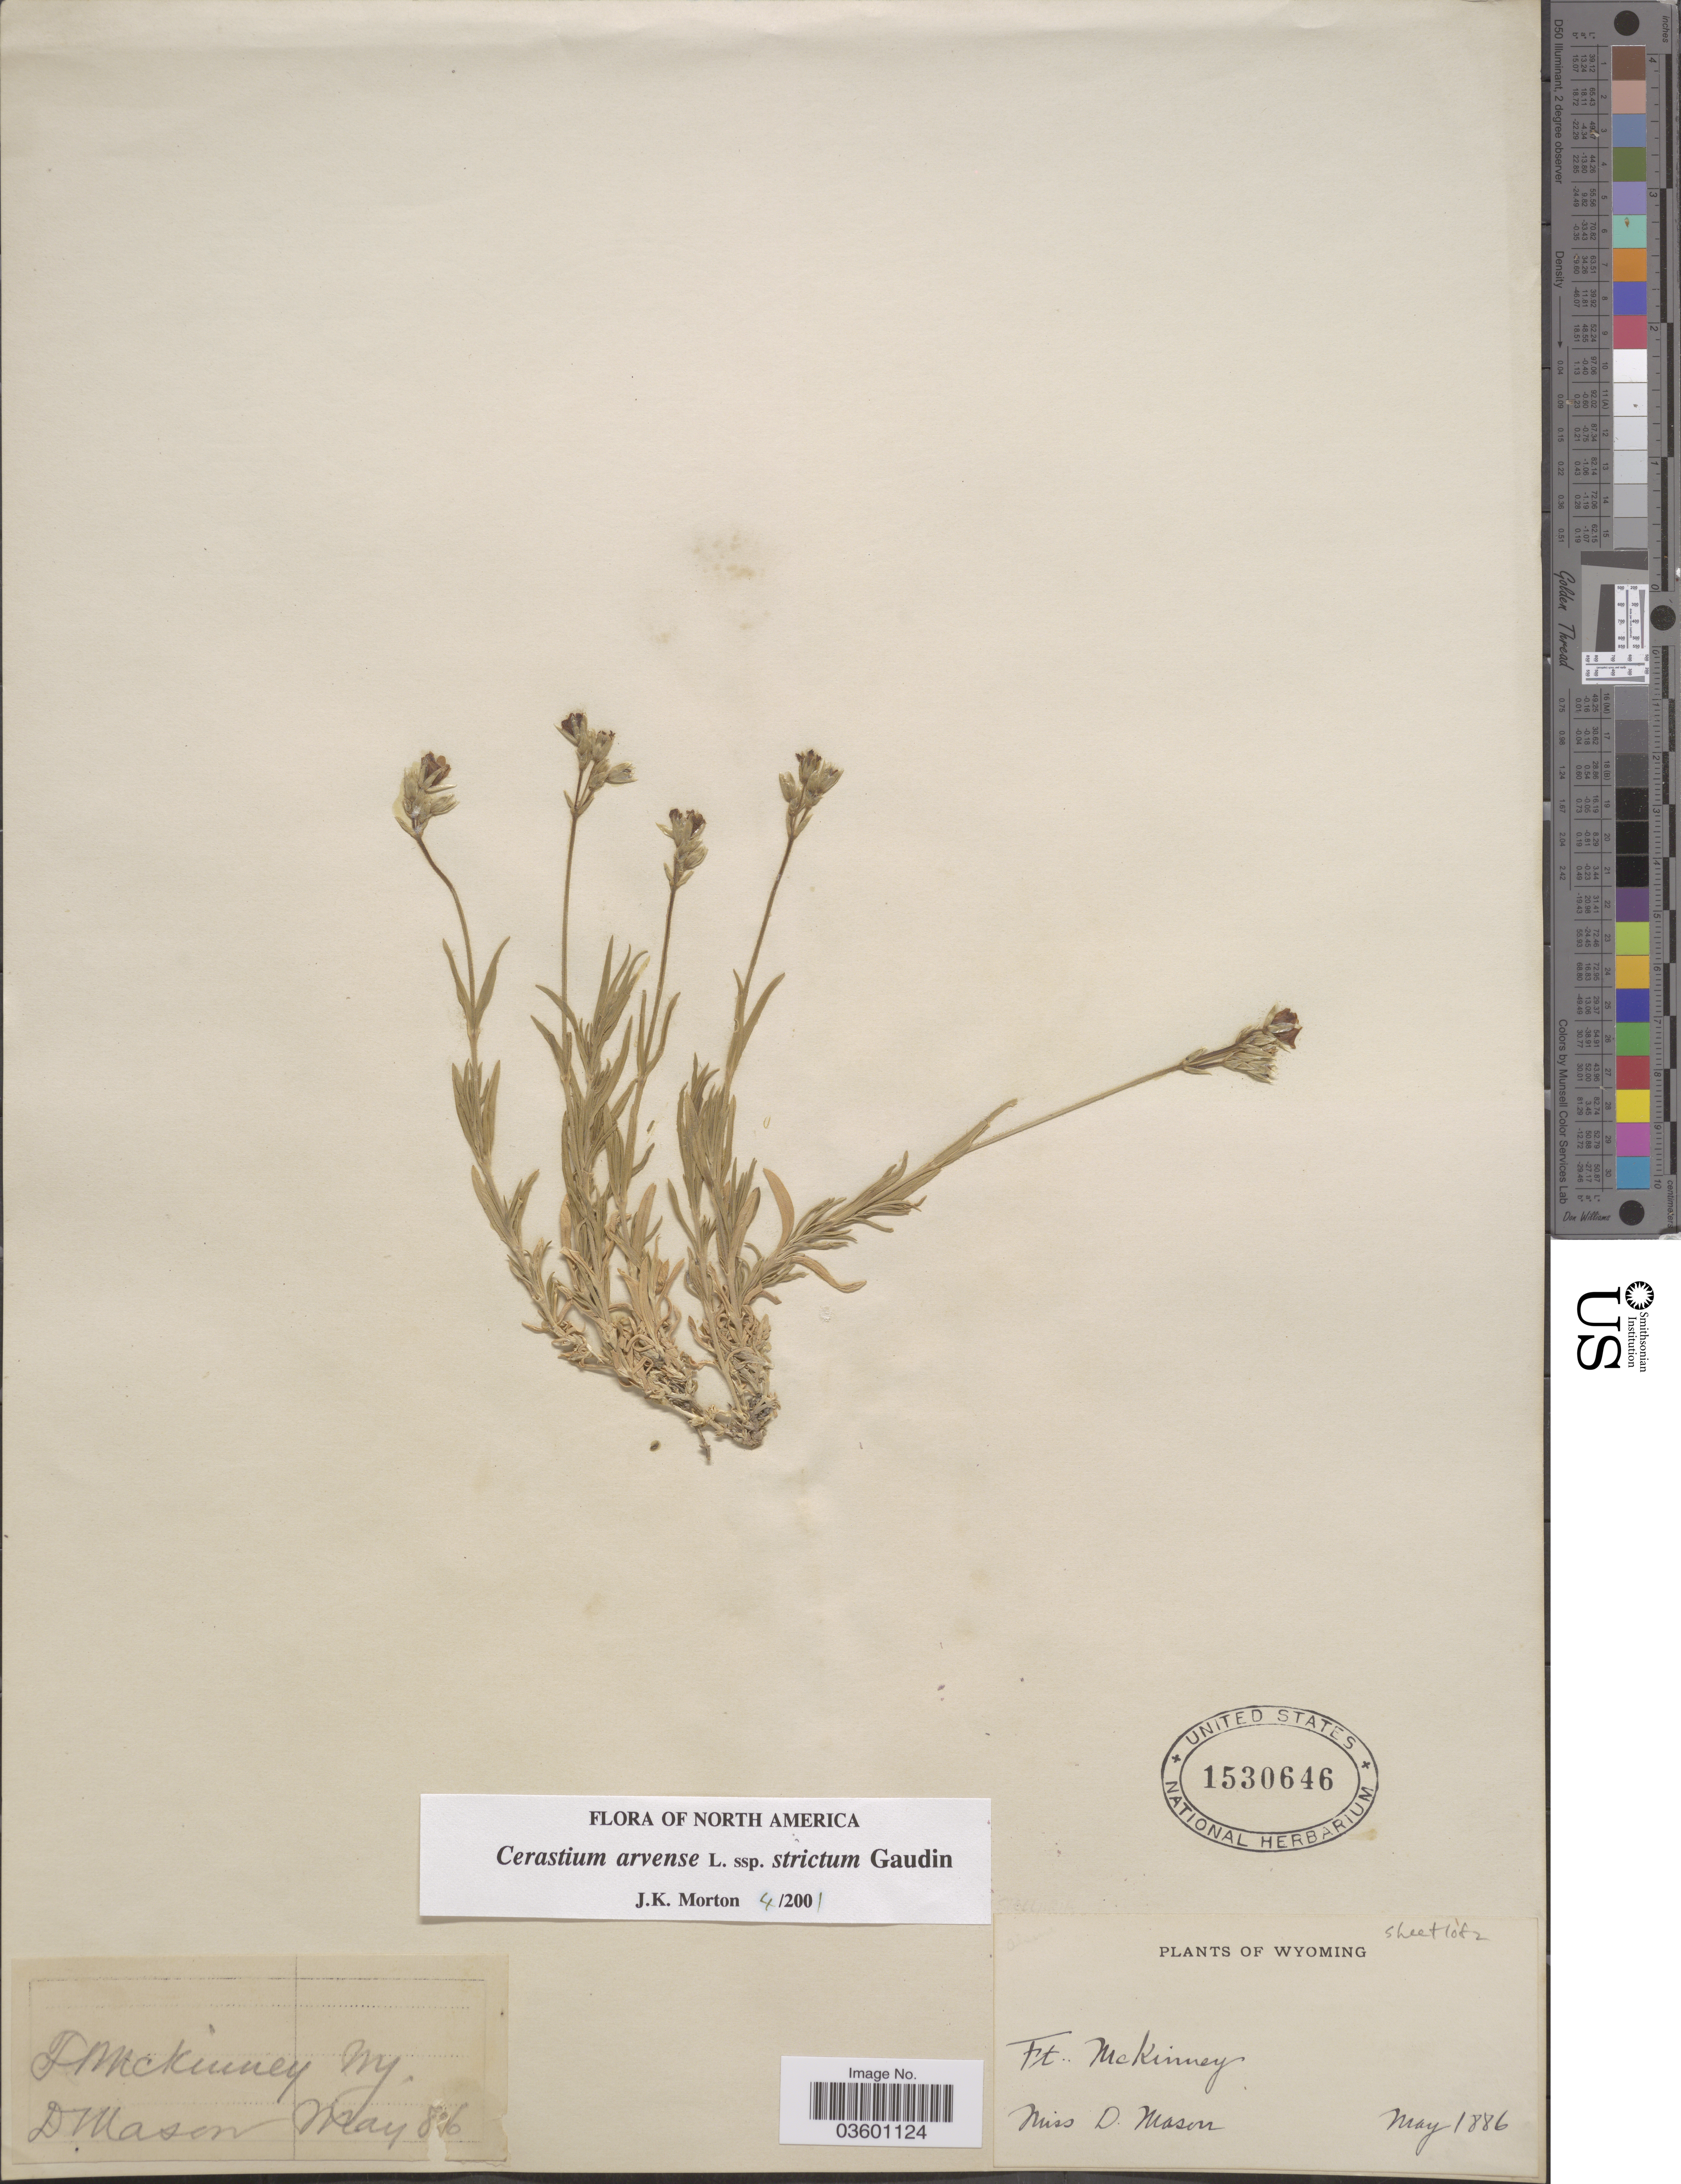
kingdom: Plantae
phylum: Tracheophyta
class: Magnoliopsida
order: Caryophyllales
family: Caryophyllaceae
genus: Cerastium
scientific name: Cerastium arvense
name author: L.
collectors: D. Mason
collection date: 1886-05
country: United States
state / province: Wyoming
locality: Ft. McKinney.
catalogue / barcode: US 1530646